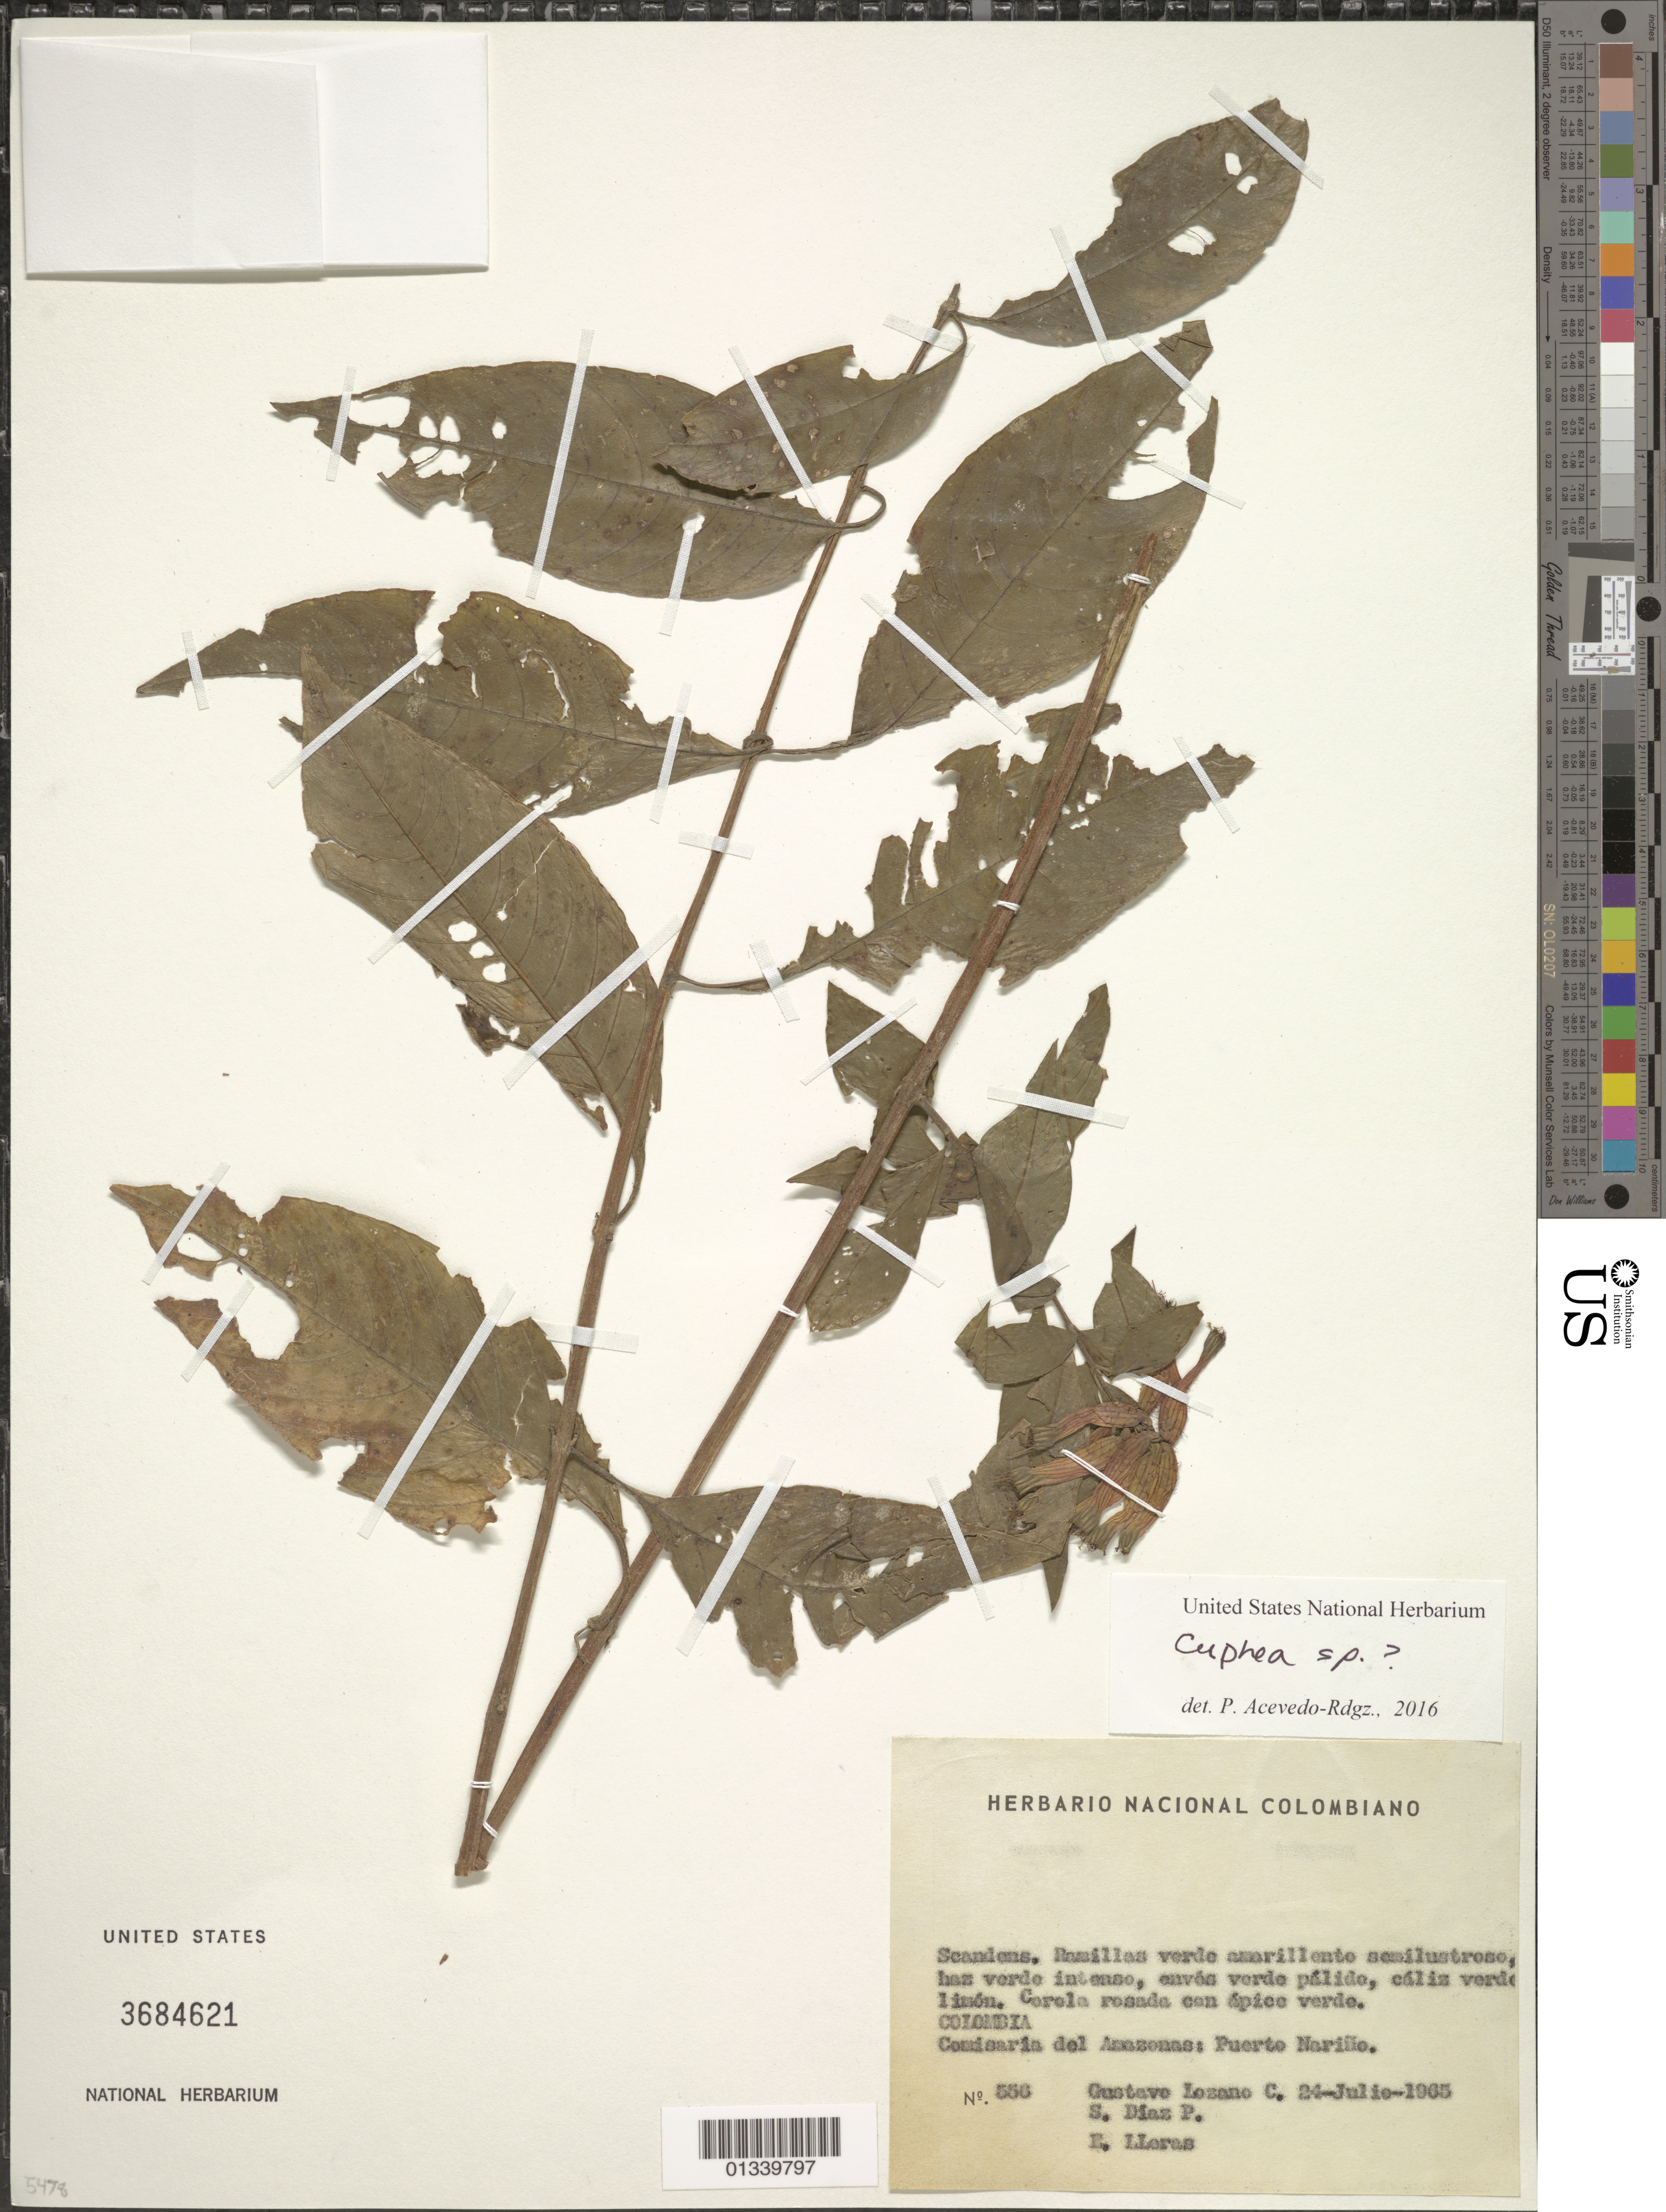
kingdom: Plantae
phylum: Tracheophyta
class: Magnoliopsida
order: Myrtales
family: Lythraceae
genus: Cuphea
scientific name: Cuphea sp.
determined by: Acevedo-Rodríguez, P., (BOT), Smithsonian Institution - National Museum of Natural History (UNITED STATES)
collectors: G. Lozano-Contreras, S. Diaz Piedrahita & E. Lleras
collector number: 556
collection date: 1965-07-24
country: Colombia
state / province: Amazonas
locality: Comisaria del Amazonas. Puerto Narillo.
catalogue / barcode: US 3684621